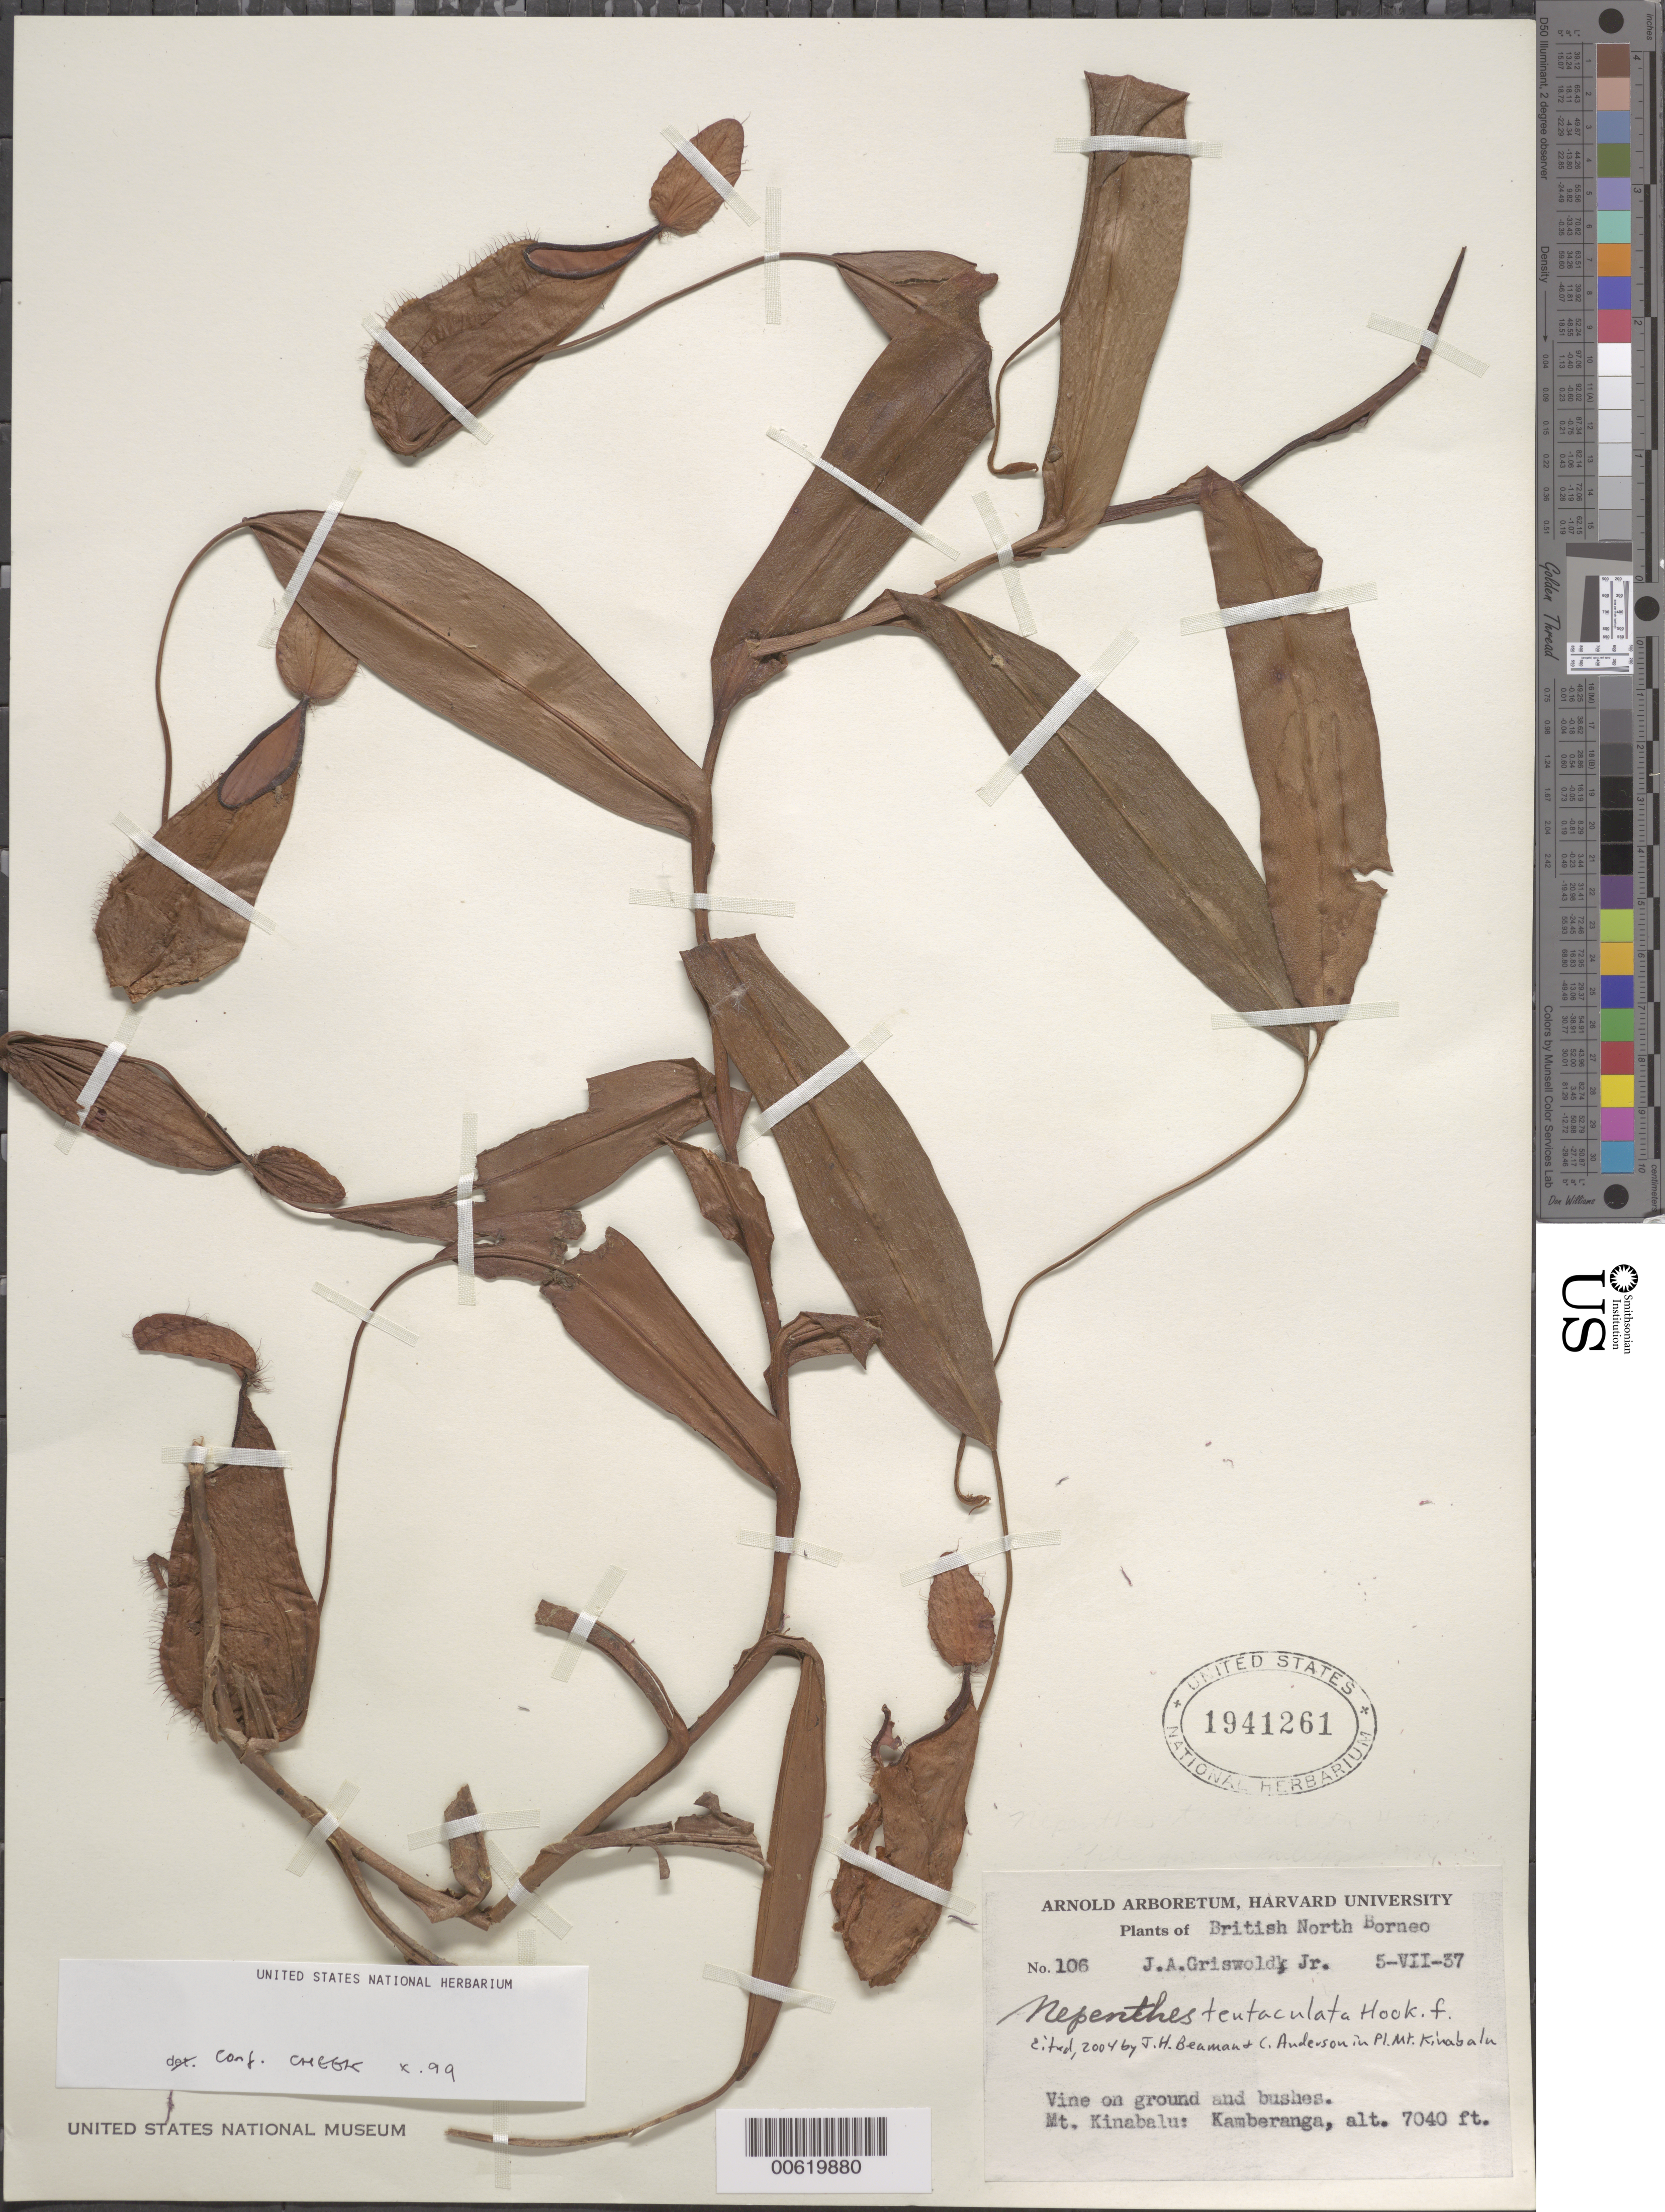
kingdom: Plantae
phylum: Tracheophyta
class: Magnoliopsida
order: Caryophyllales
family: Nepenthaceae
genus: Nepenthes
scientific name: Nepenthes tentaculata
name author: Hook. f.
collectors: J. Griswold Jr.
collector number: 106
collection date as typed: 05 Jul 1937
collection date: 1937-07-05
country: Malaysia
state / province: Sabah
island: Borneo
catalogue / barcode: US 1941261